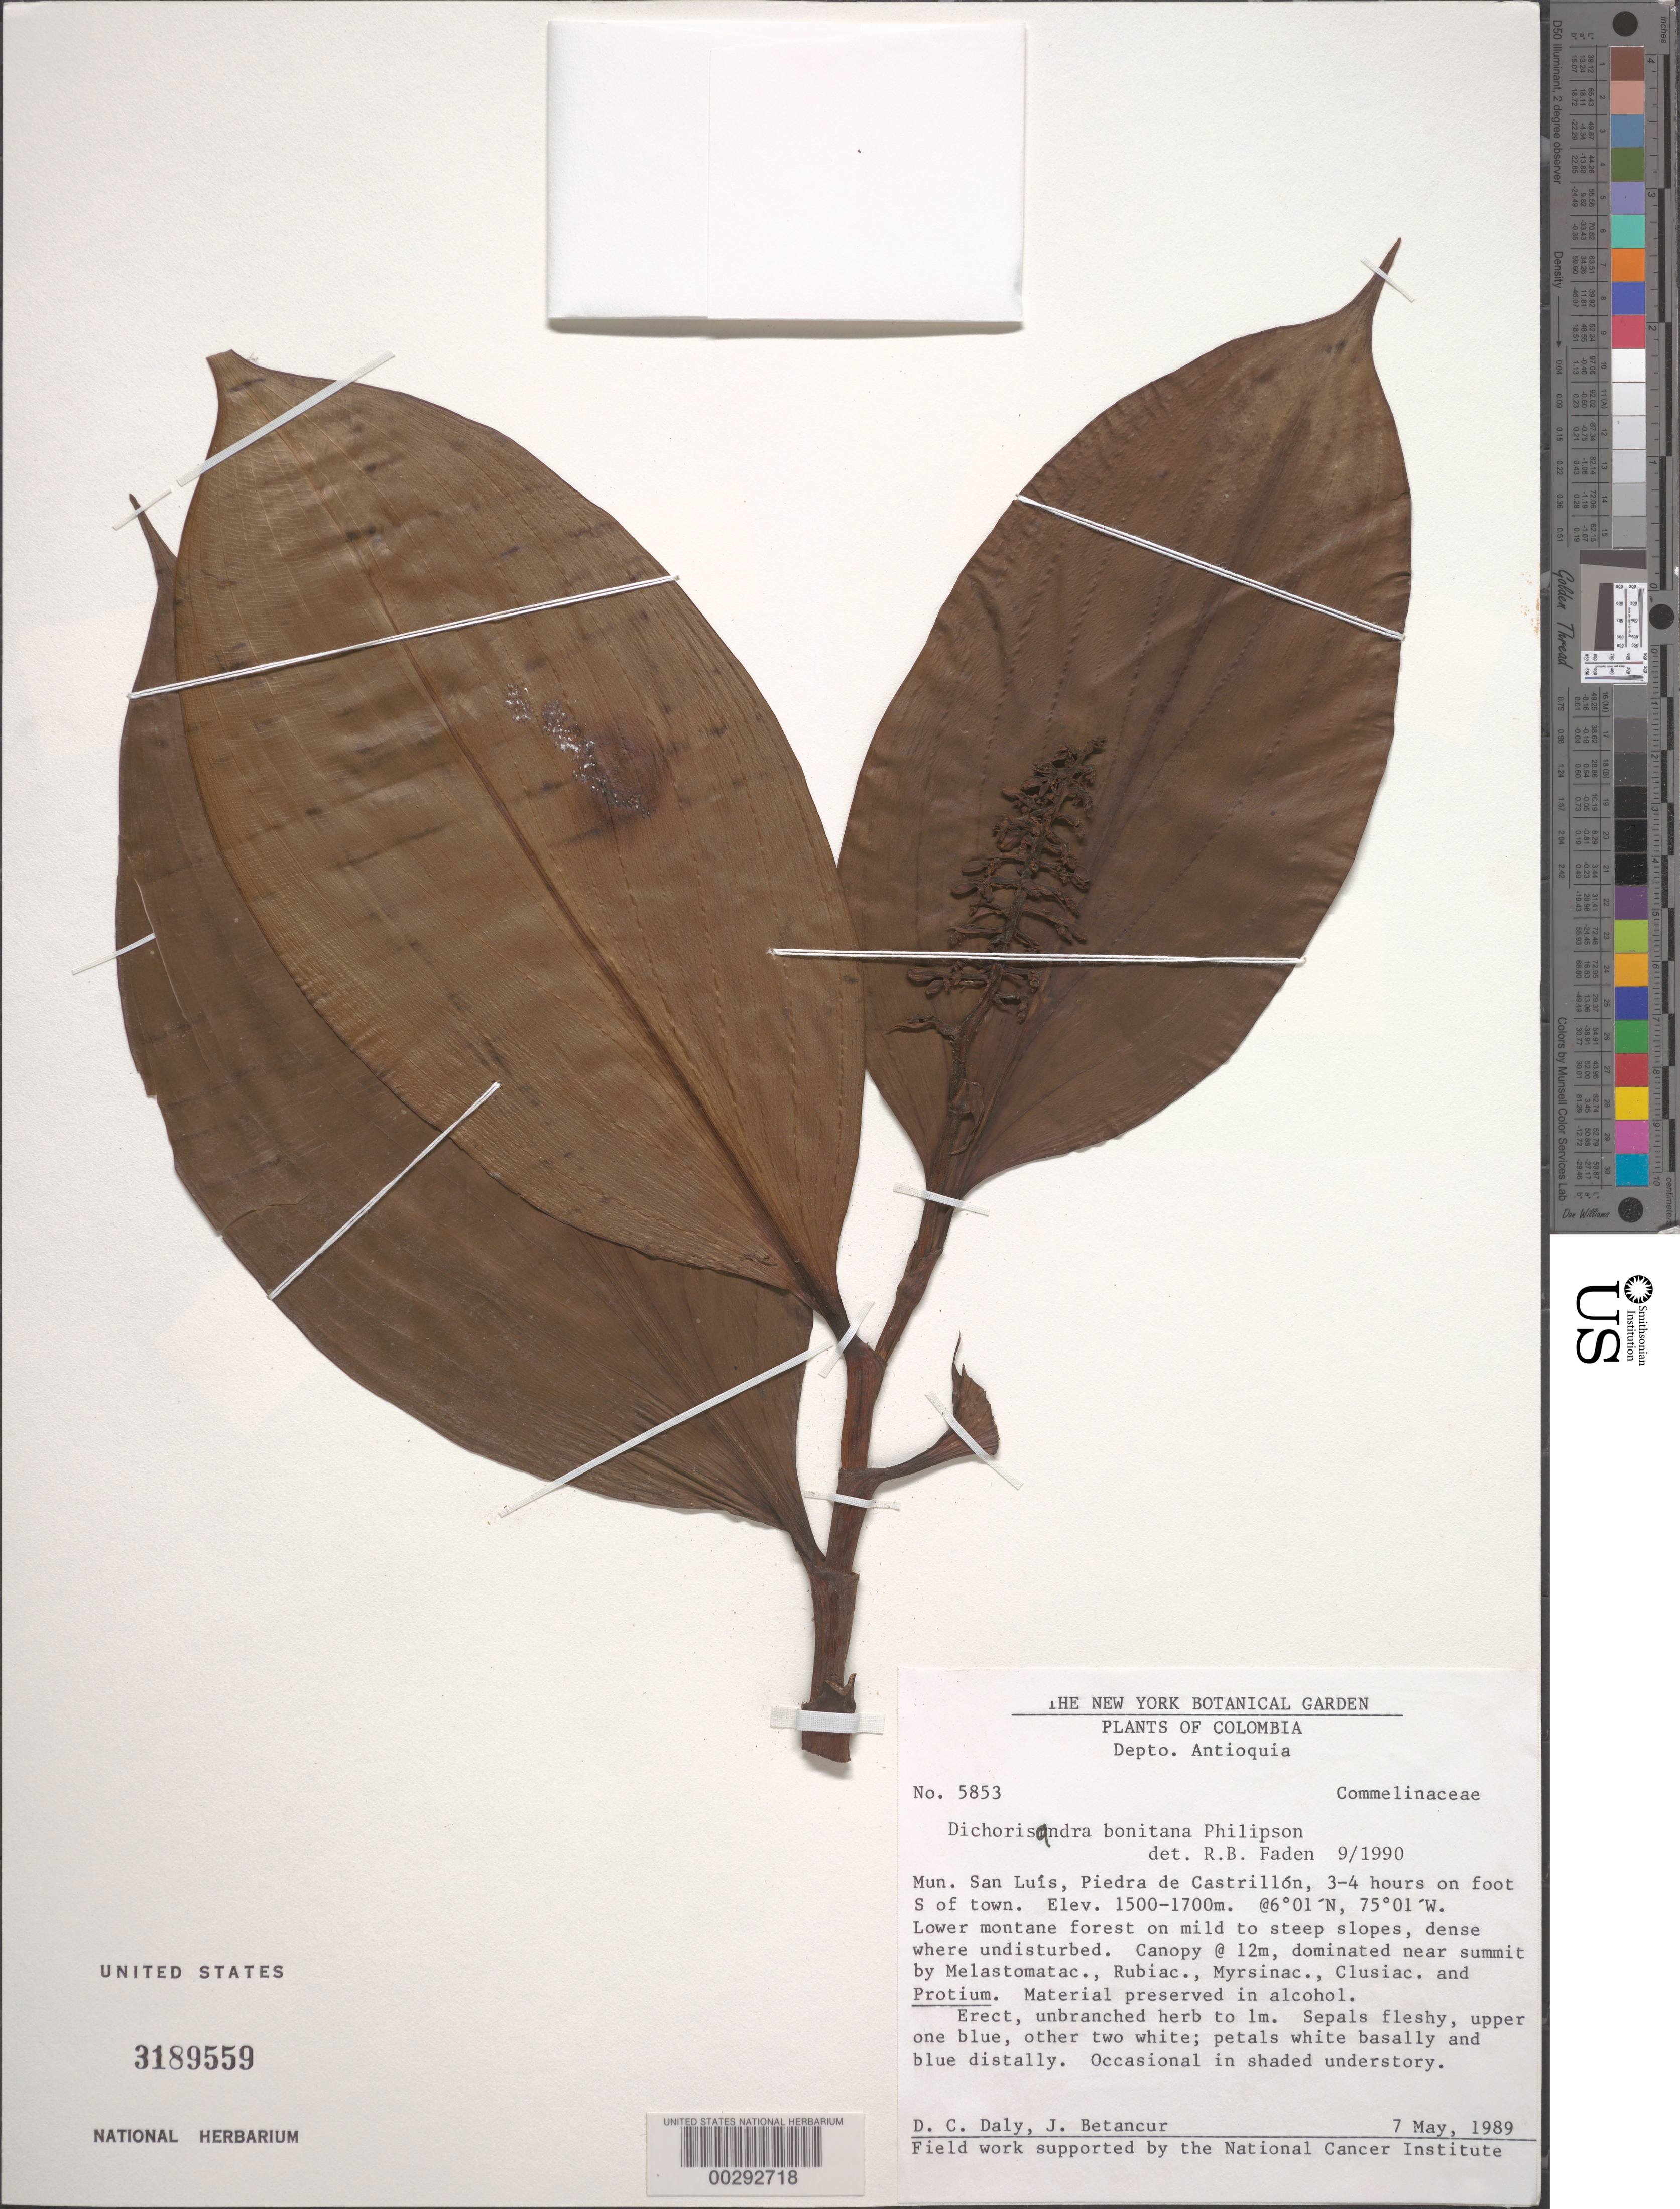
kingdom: Plantae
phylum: Tracheophyta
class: Liliopsida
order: Commelinales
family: Commelinaceae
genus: Dichorisandra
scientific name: Dichorisandra bonitana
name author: Philipson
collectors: D. C. Daly & J. C. Betancur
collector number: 5853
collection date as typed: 07 May 1989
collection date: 1989-05-07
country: Colombia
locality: Piedra de castrillon, San Luis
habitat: In shaded understory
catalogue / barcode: US 3189559